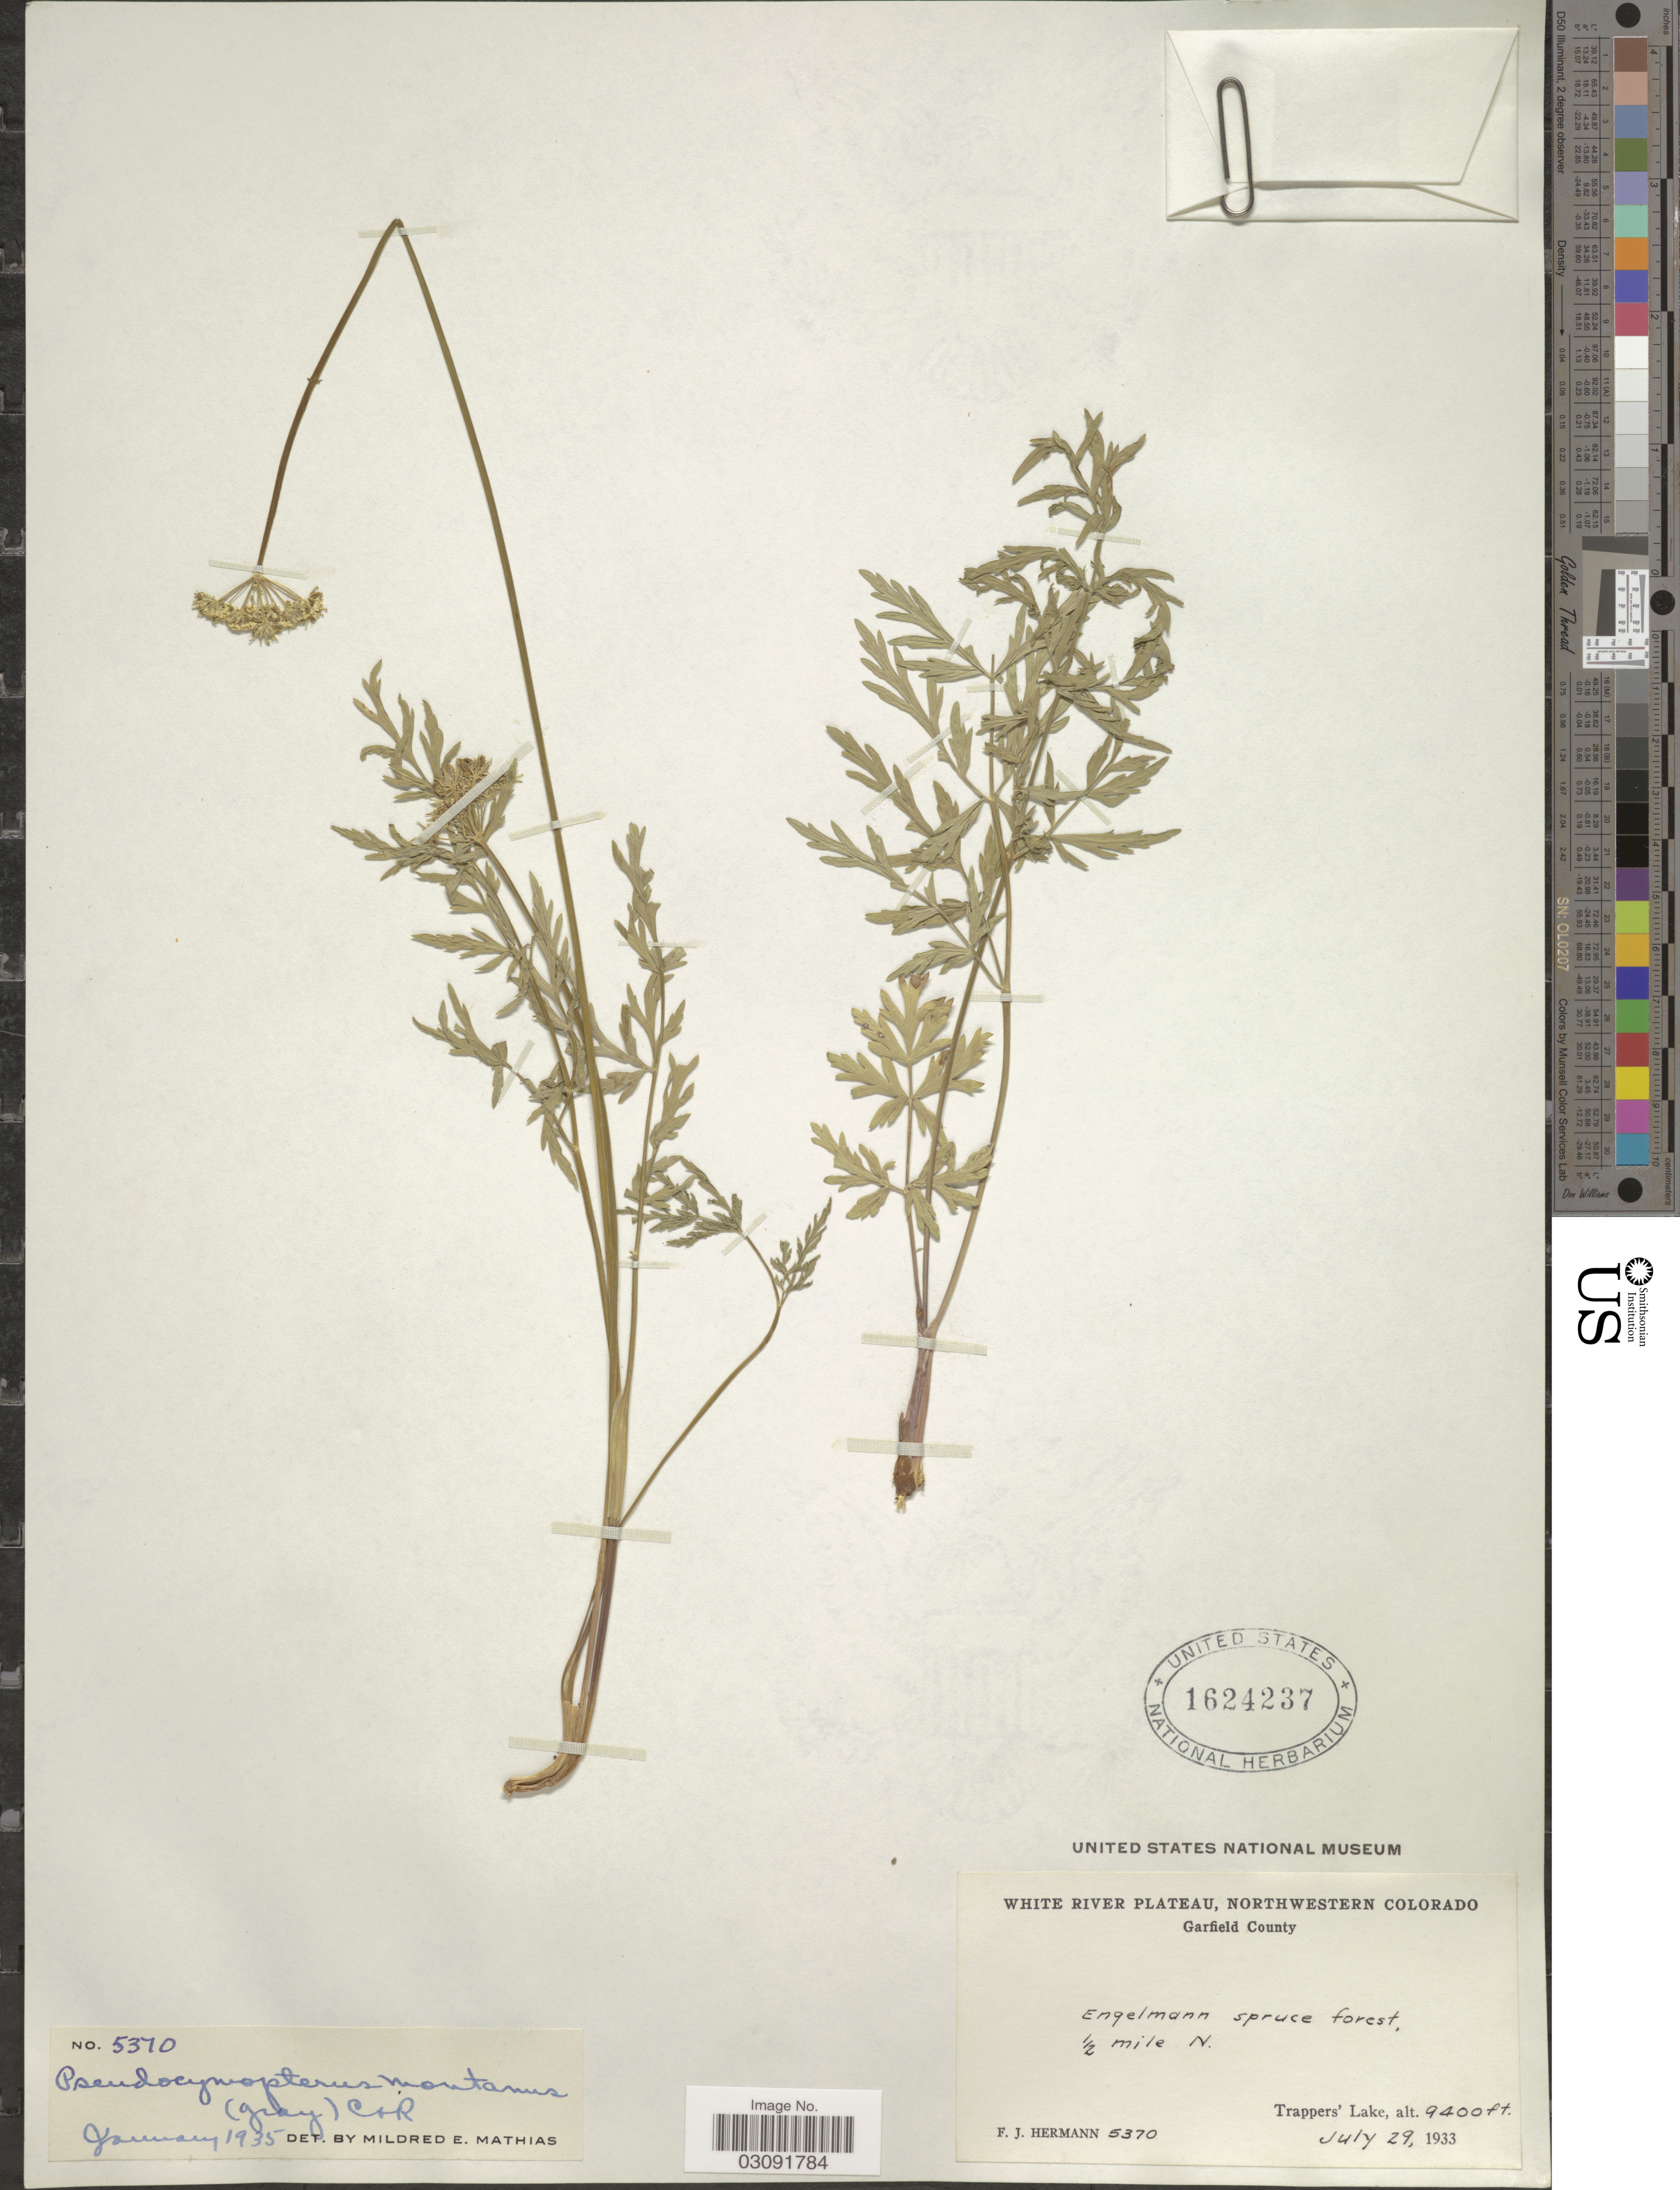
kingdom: Plantae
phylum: Tracheophyta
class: Magnoliopsida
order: Apiales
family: Apiaceae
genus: Pseudocymopterus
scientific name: Pseudocymopterus montanus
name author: (A. Gray) J.M. Coult. & Rose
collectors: F. J. Hermann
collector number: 5370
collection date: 1933-07-29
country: United States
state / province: Colorado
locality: White River Plateau, Northwestern Colorado, Garfield County, Engelmann spruce forest, ½ mile N., Trapper's Lake.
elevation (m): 2865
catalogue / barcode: US 1624237